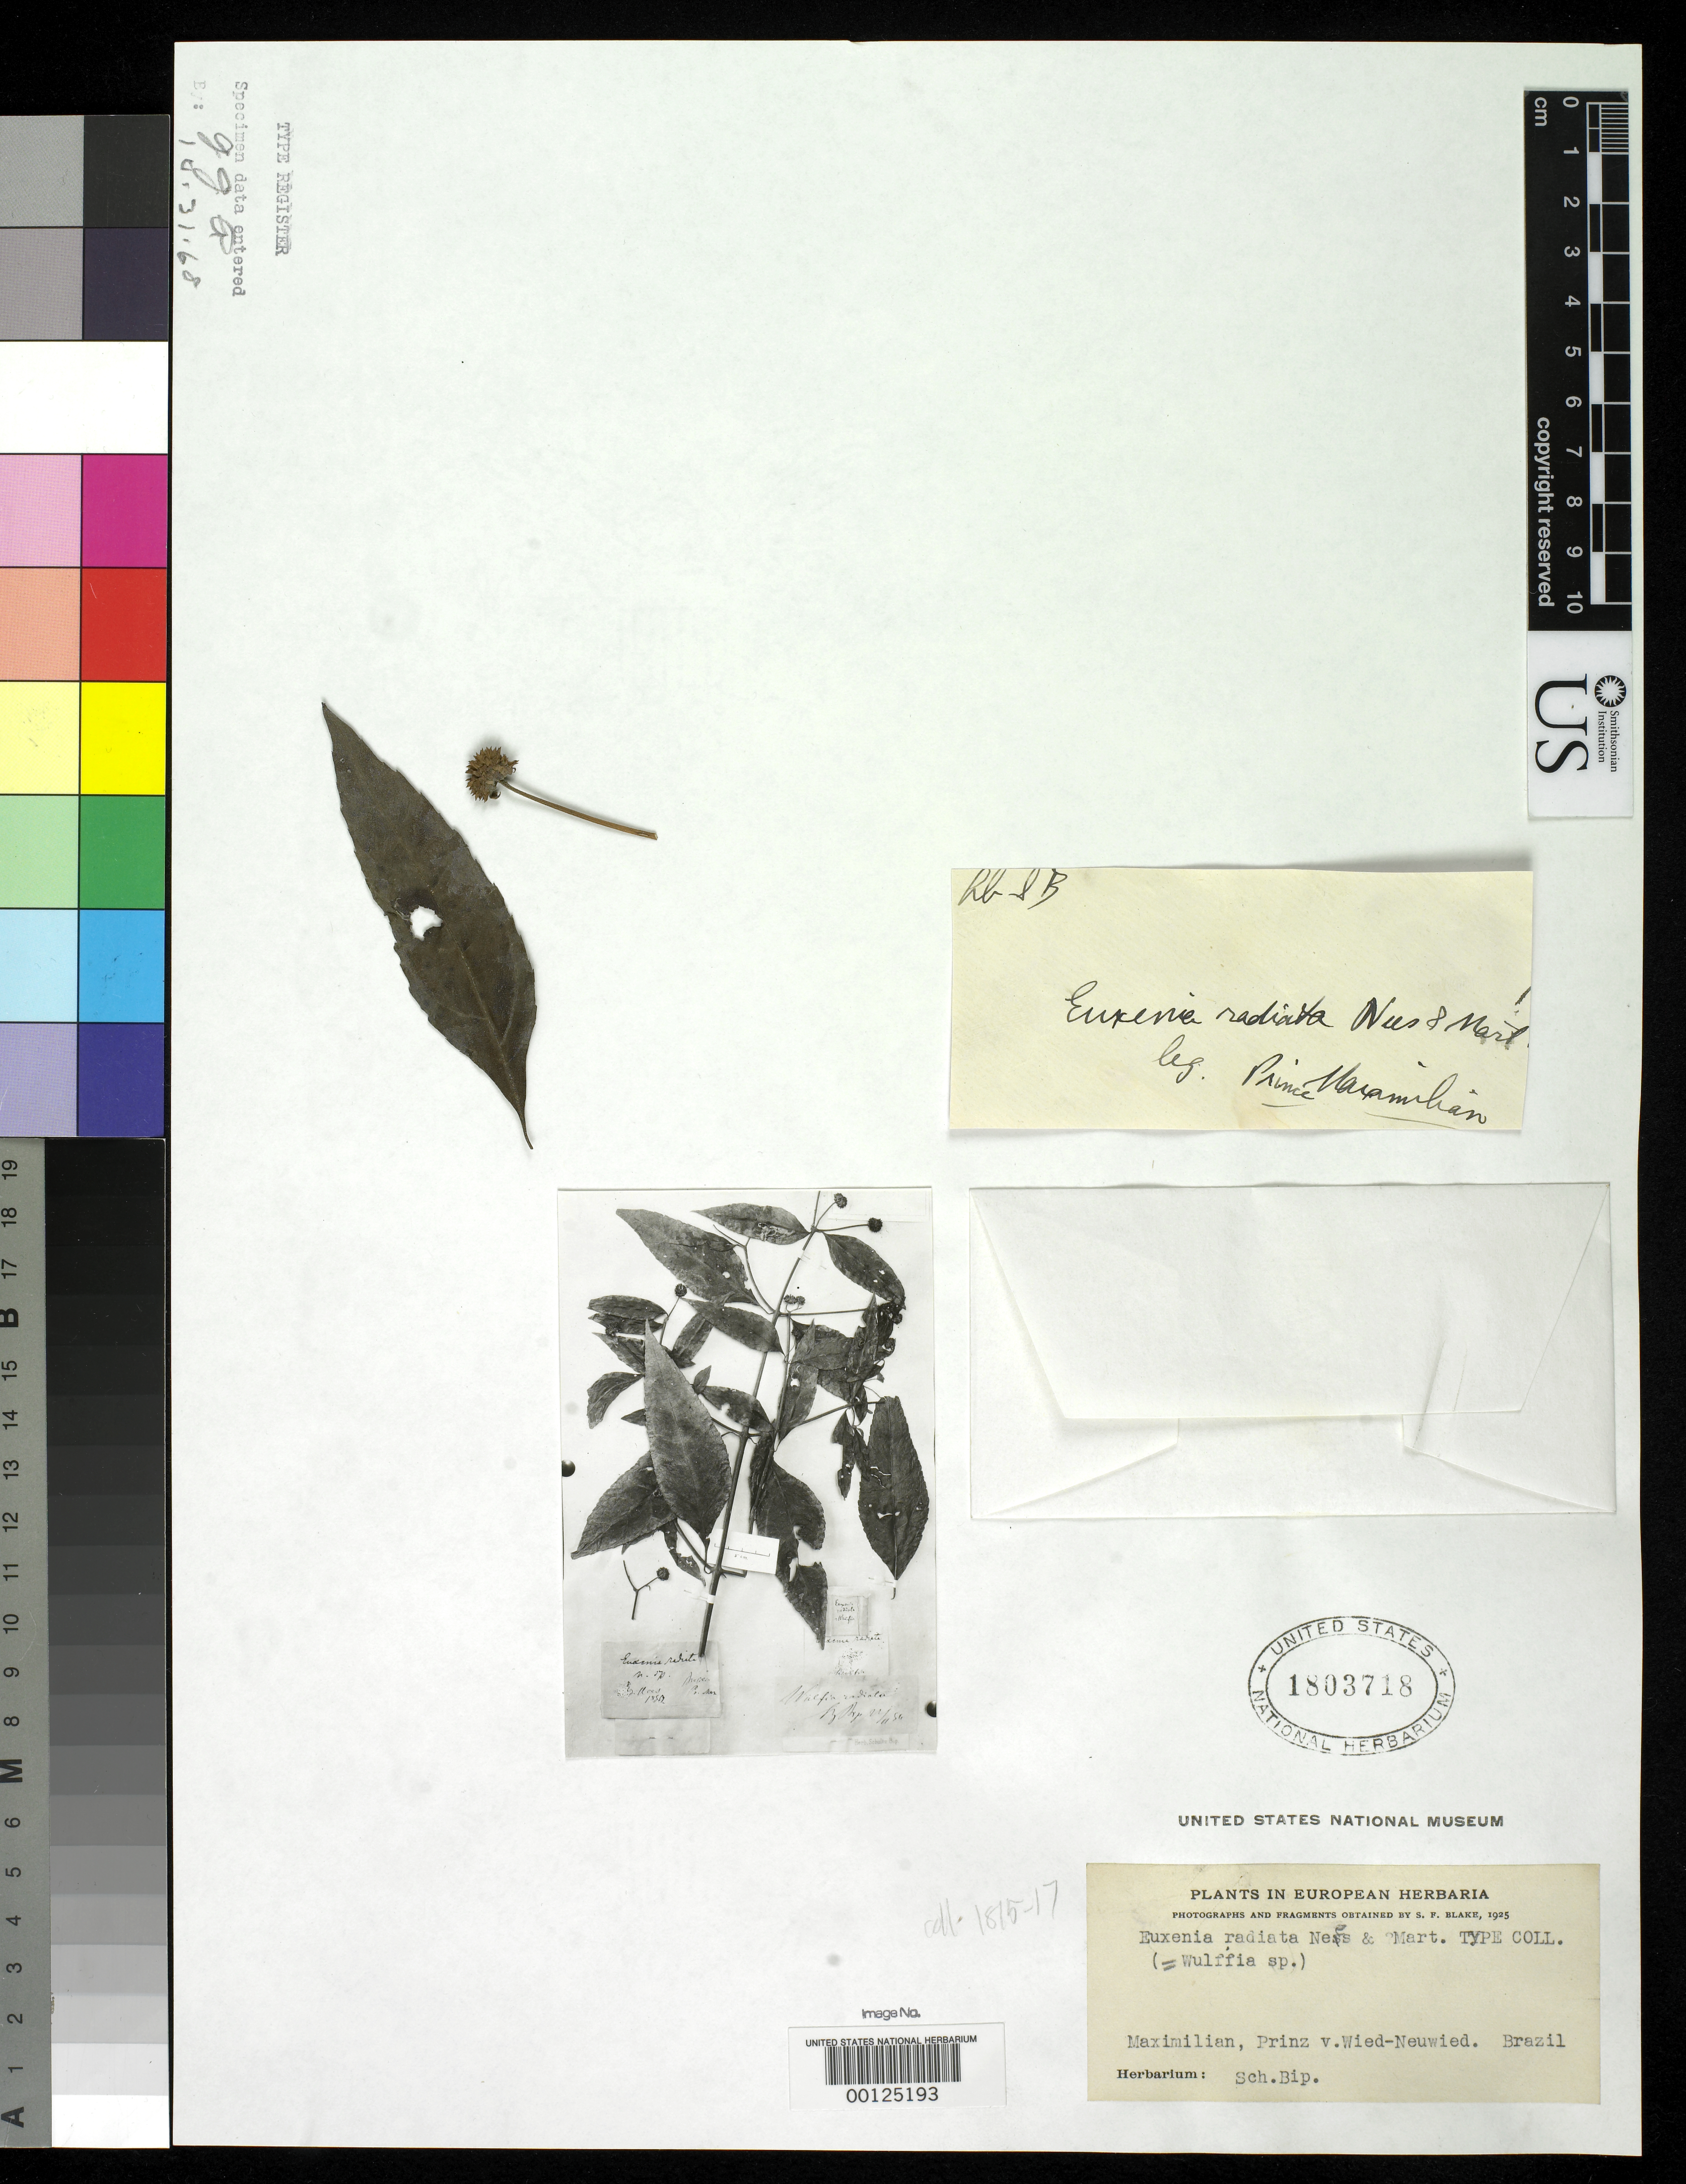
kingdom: Plantae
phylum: Tracheophyta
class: Magnoliopsida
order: Asterales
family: Asteraceae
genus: Euxenia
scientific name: Euxenia radiata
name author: Nees & Mart.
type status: Type Collection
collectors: A. Maximilian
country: Brazil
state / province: Minas Gerais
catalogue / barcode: US 1803718